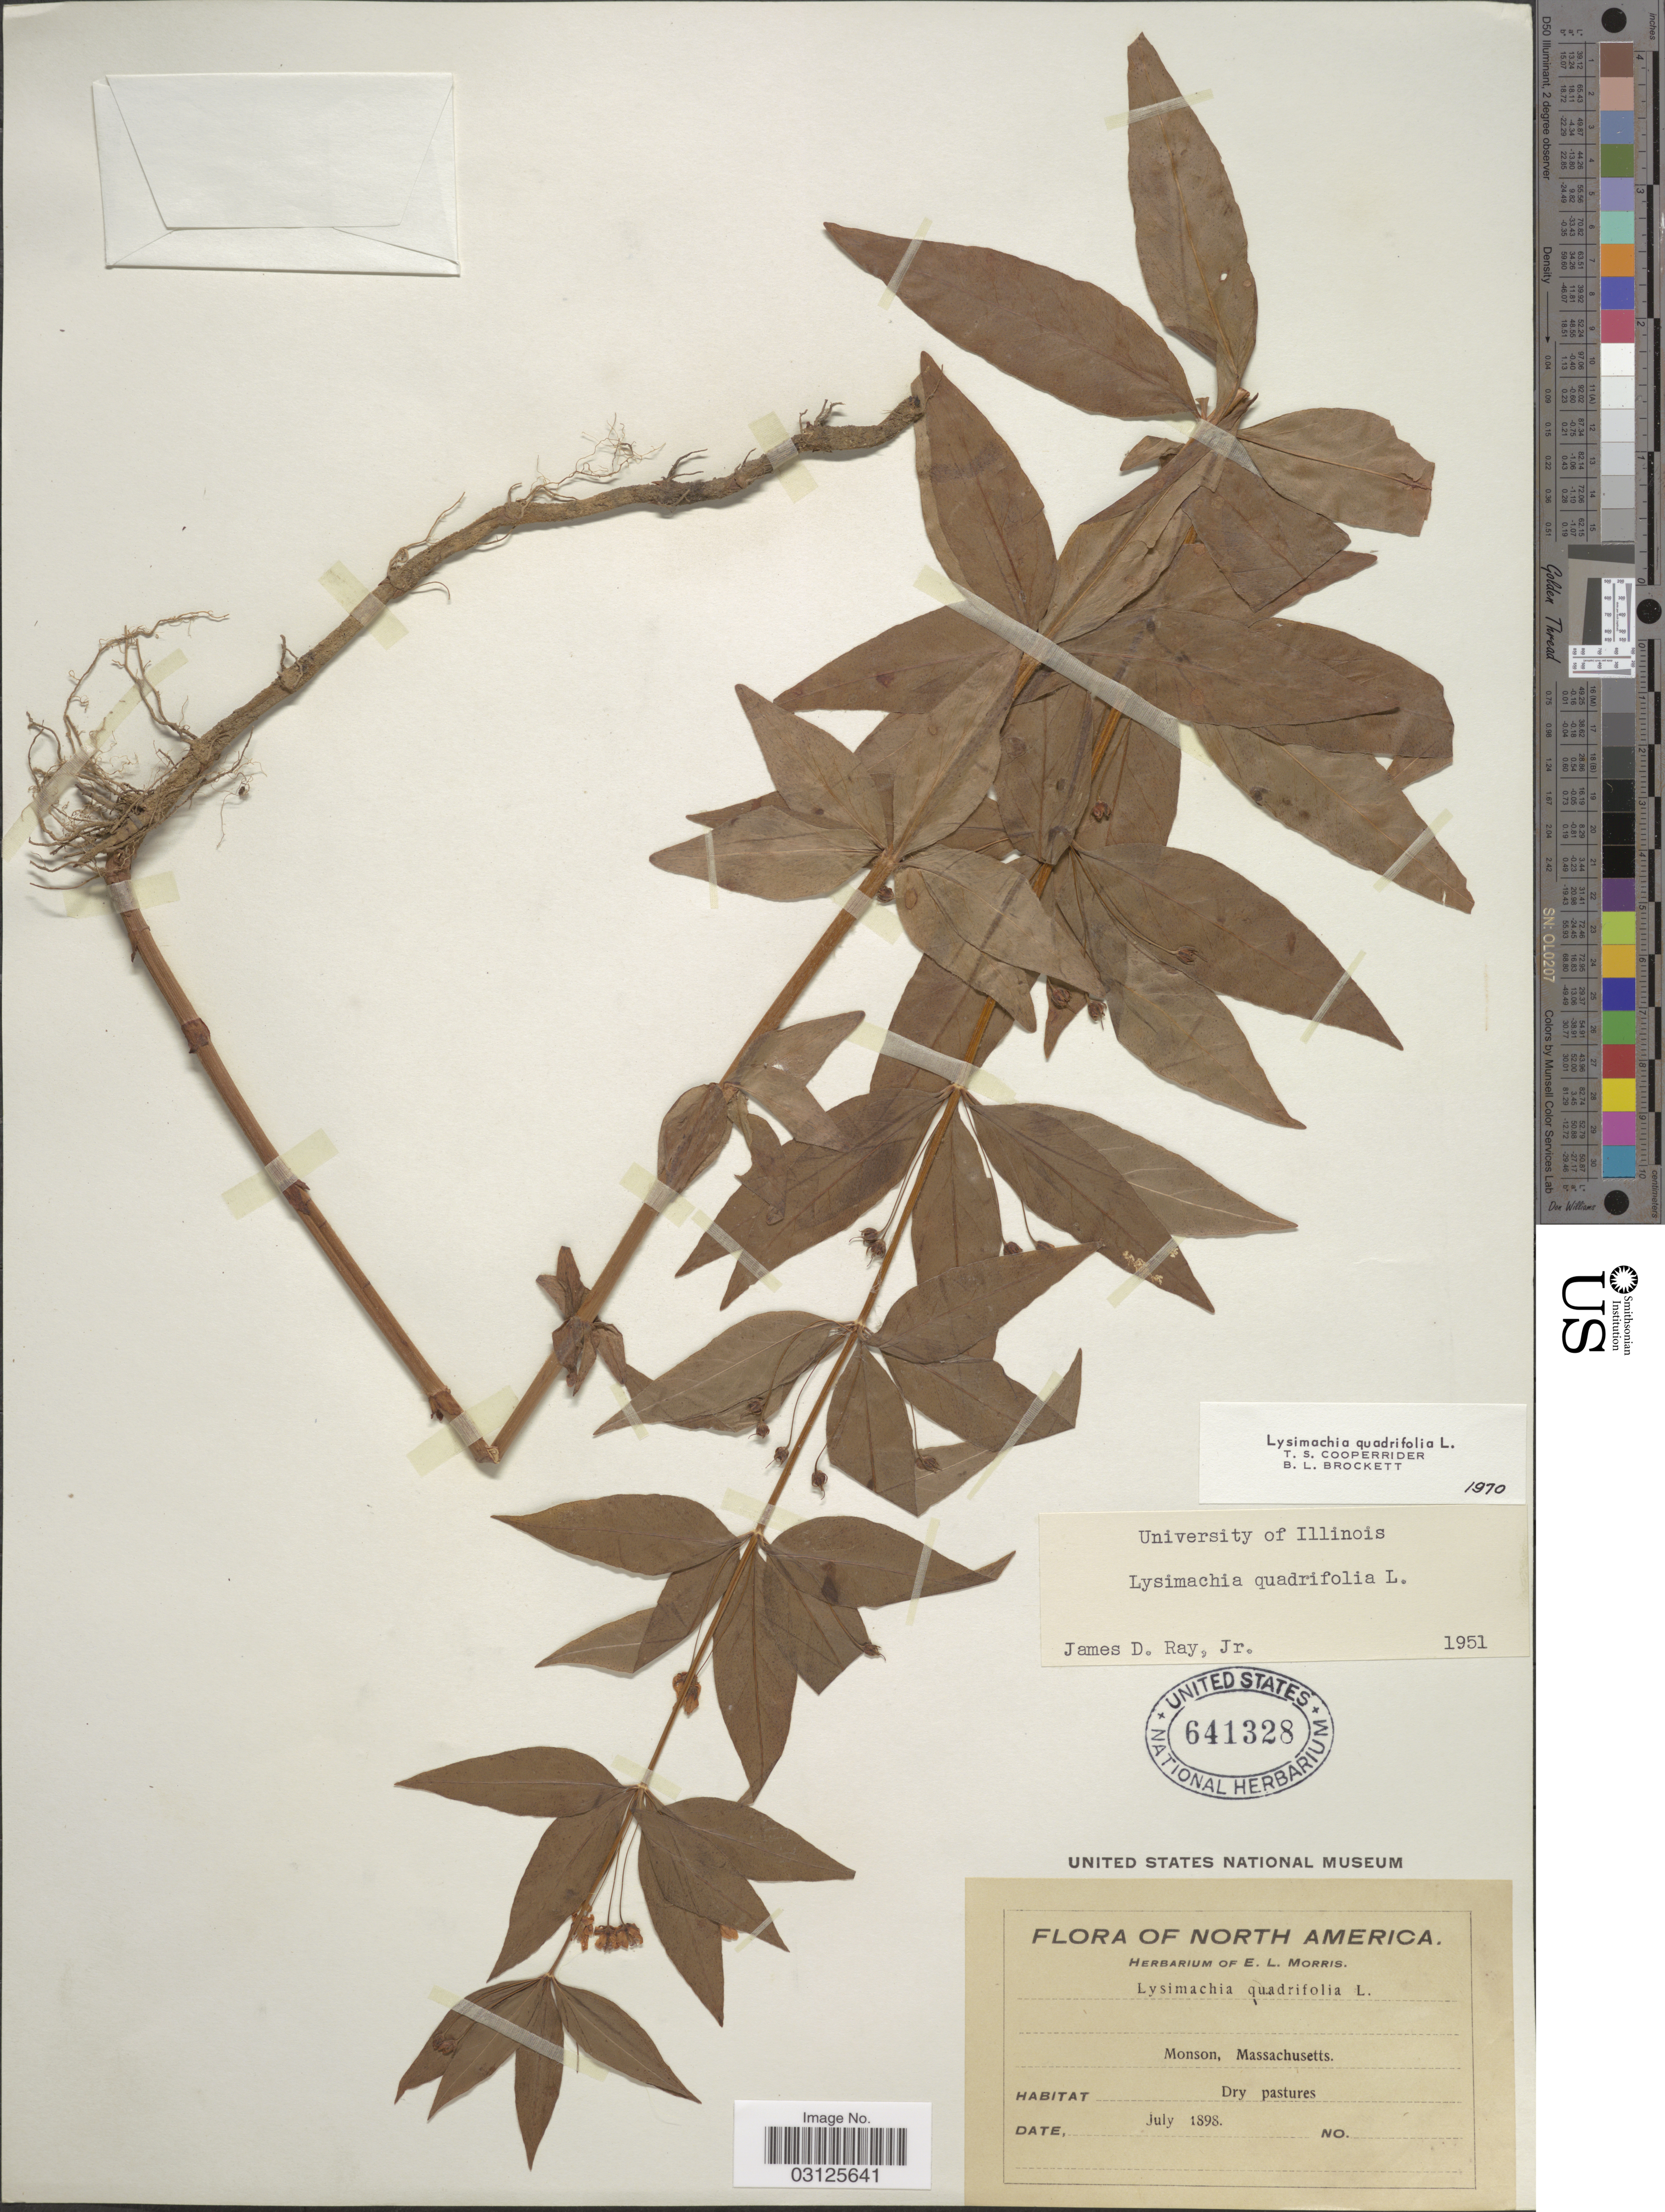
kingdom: Plantae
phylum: Tracheophyta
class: Magnoliopsida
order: Ericales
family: Primulaceae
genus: Lysimachia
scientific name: Lysimachia quadrifolia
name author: L.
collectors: ex herb. Of E. L. Morris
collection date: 1898-07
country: United States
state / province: Massachusetts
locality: Monson.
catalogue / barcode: US 641328